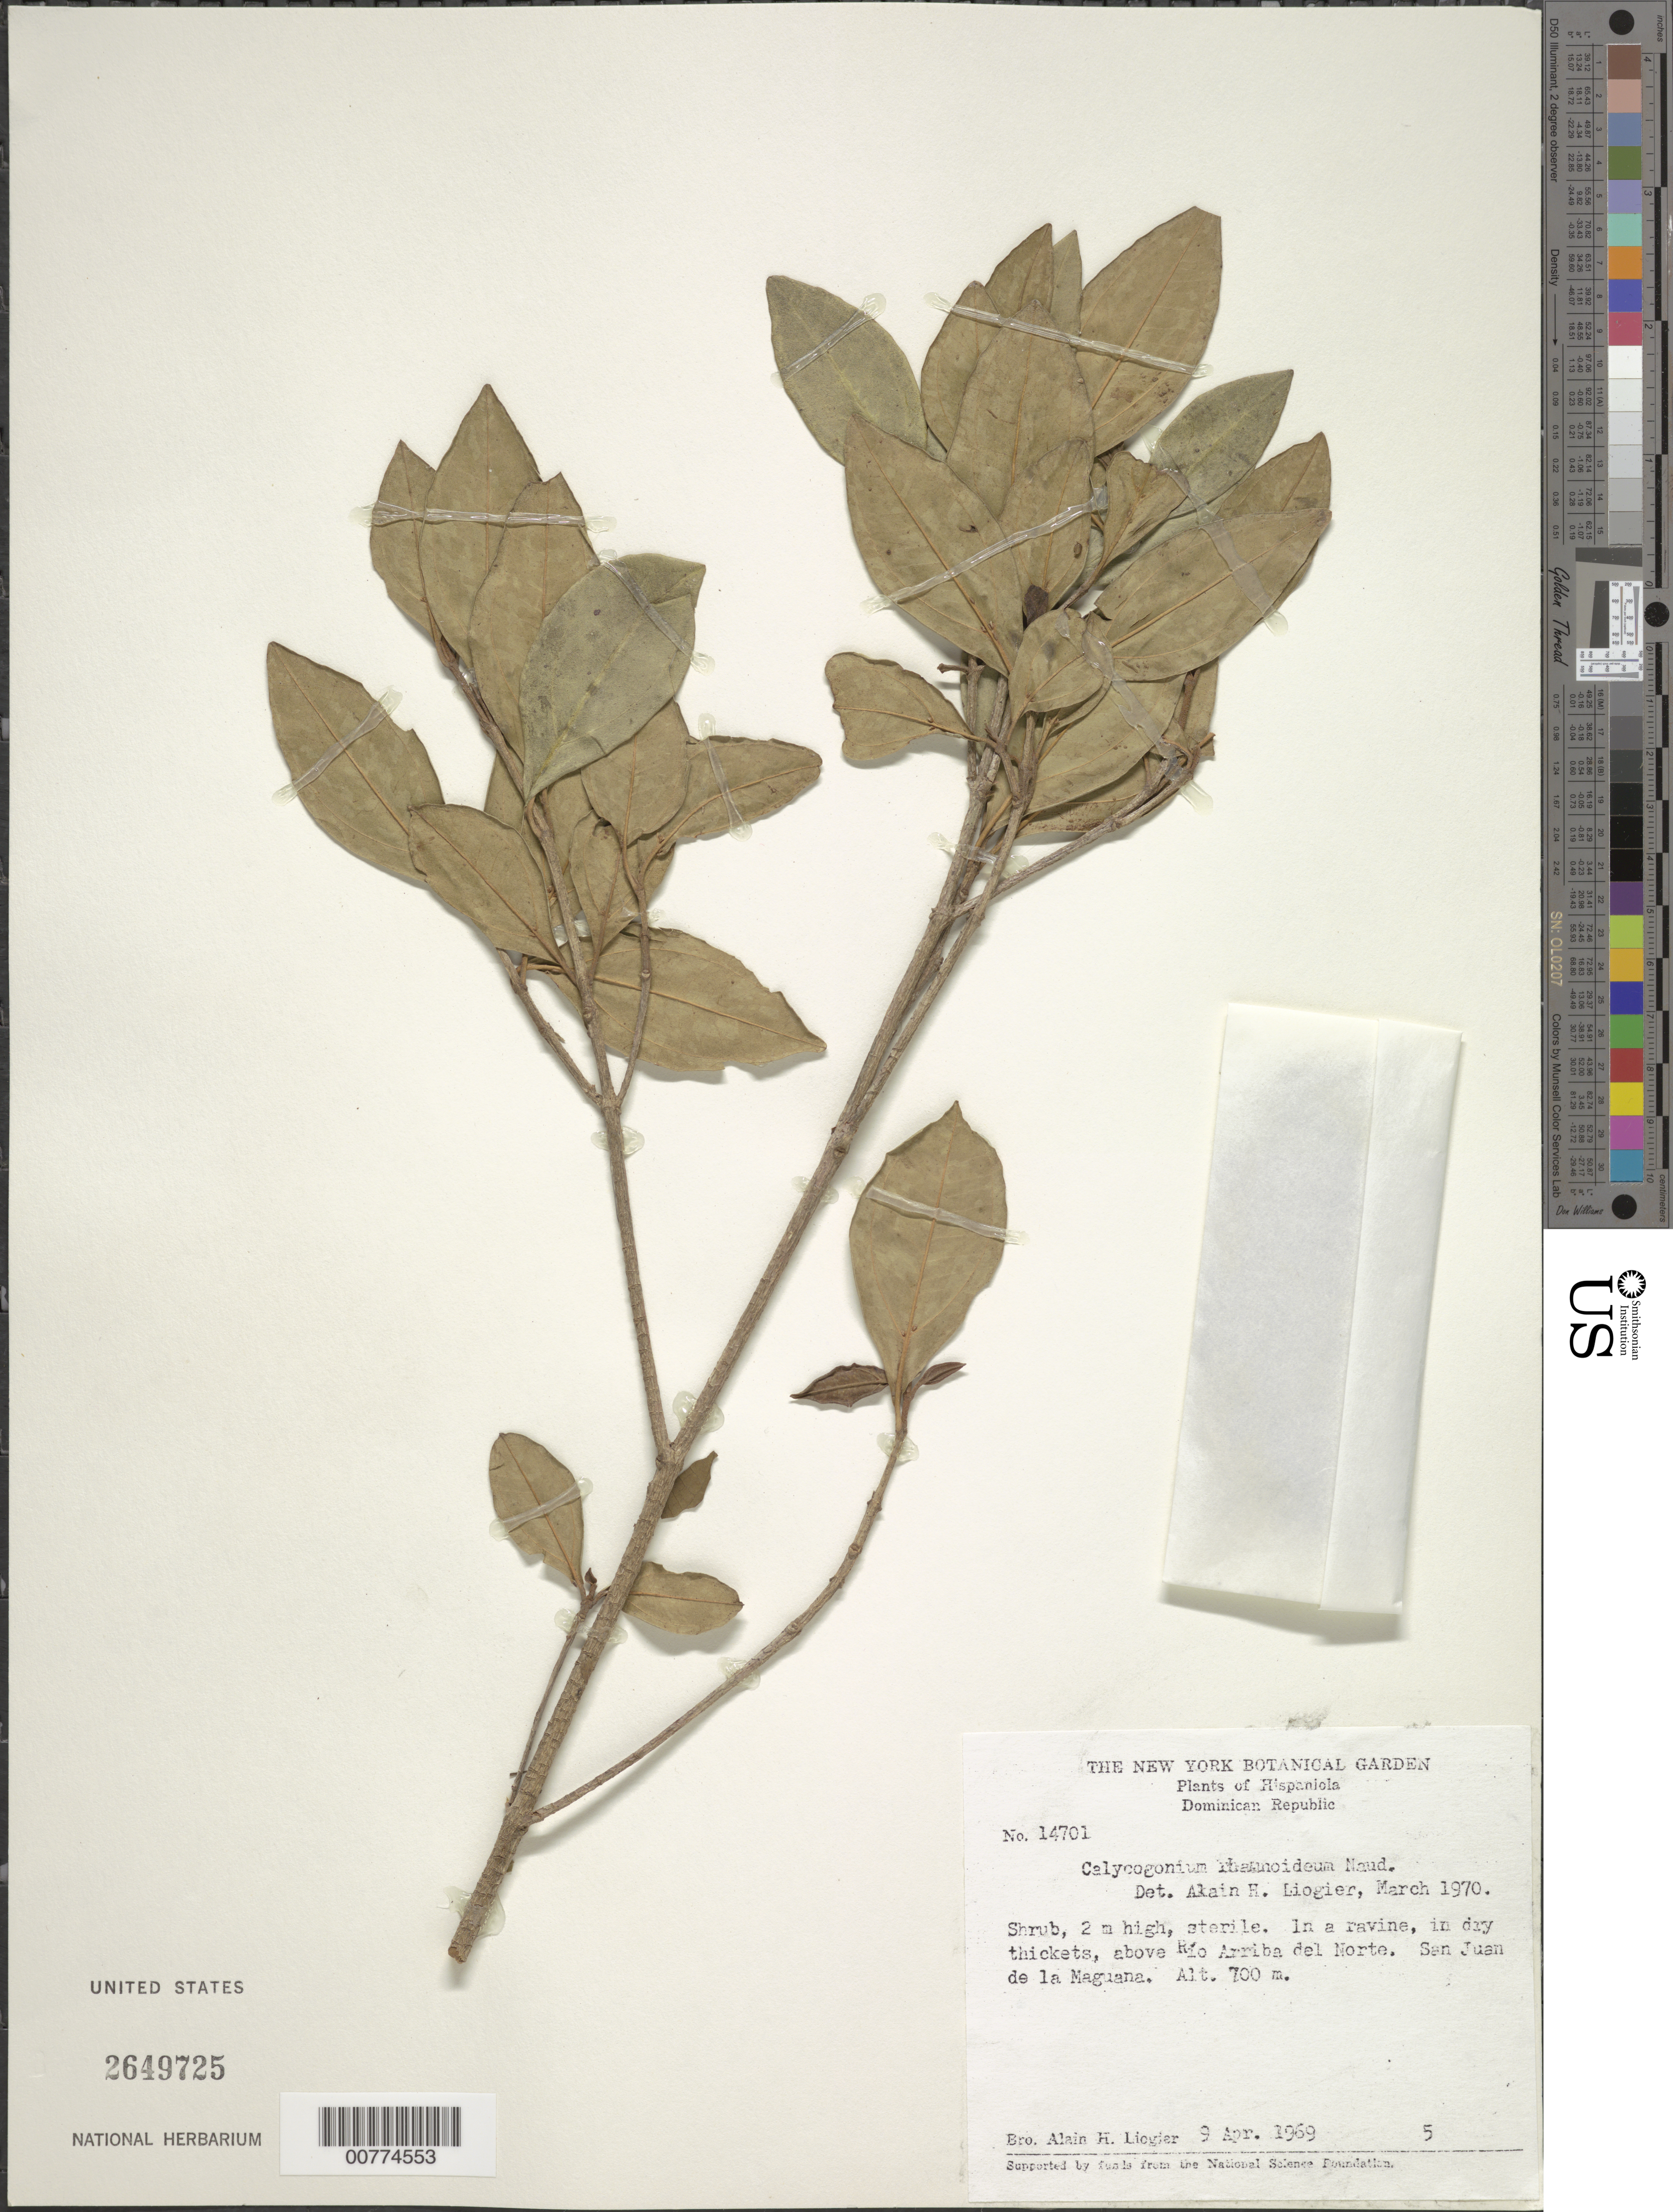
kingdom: Plantae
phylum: Tracheophyta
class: Magnoliopsida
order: Myrtales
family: Melastomataceae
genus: Calycogonium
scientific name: Calycogonium rhamnoideum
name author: Naudin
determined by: Liogier, Alain H.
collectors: A. H. Liogier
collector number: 14701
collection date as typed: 09 Apr 1969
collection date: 1969-04-09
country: Dominican Republic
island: Hispaniola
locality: San Juan de la Maguana, above Rio Arriba del Norte.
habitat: In a ravine, in dry thickets.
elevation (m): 700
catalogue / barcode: US 2649725